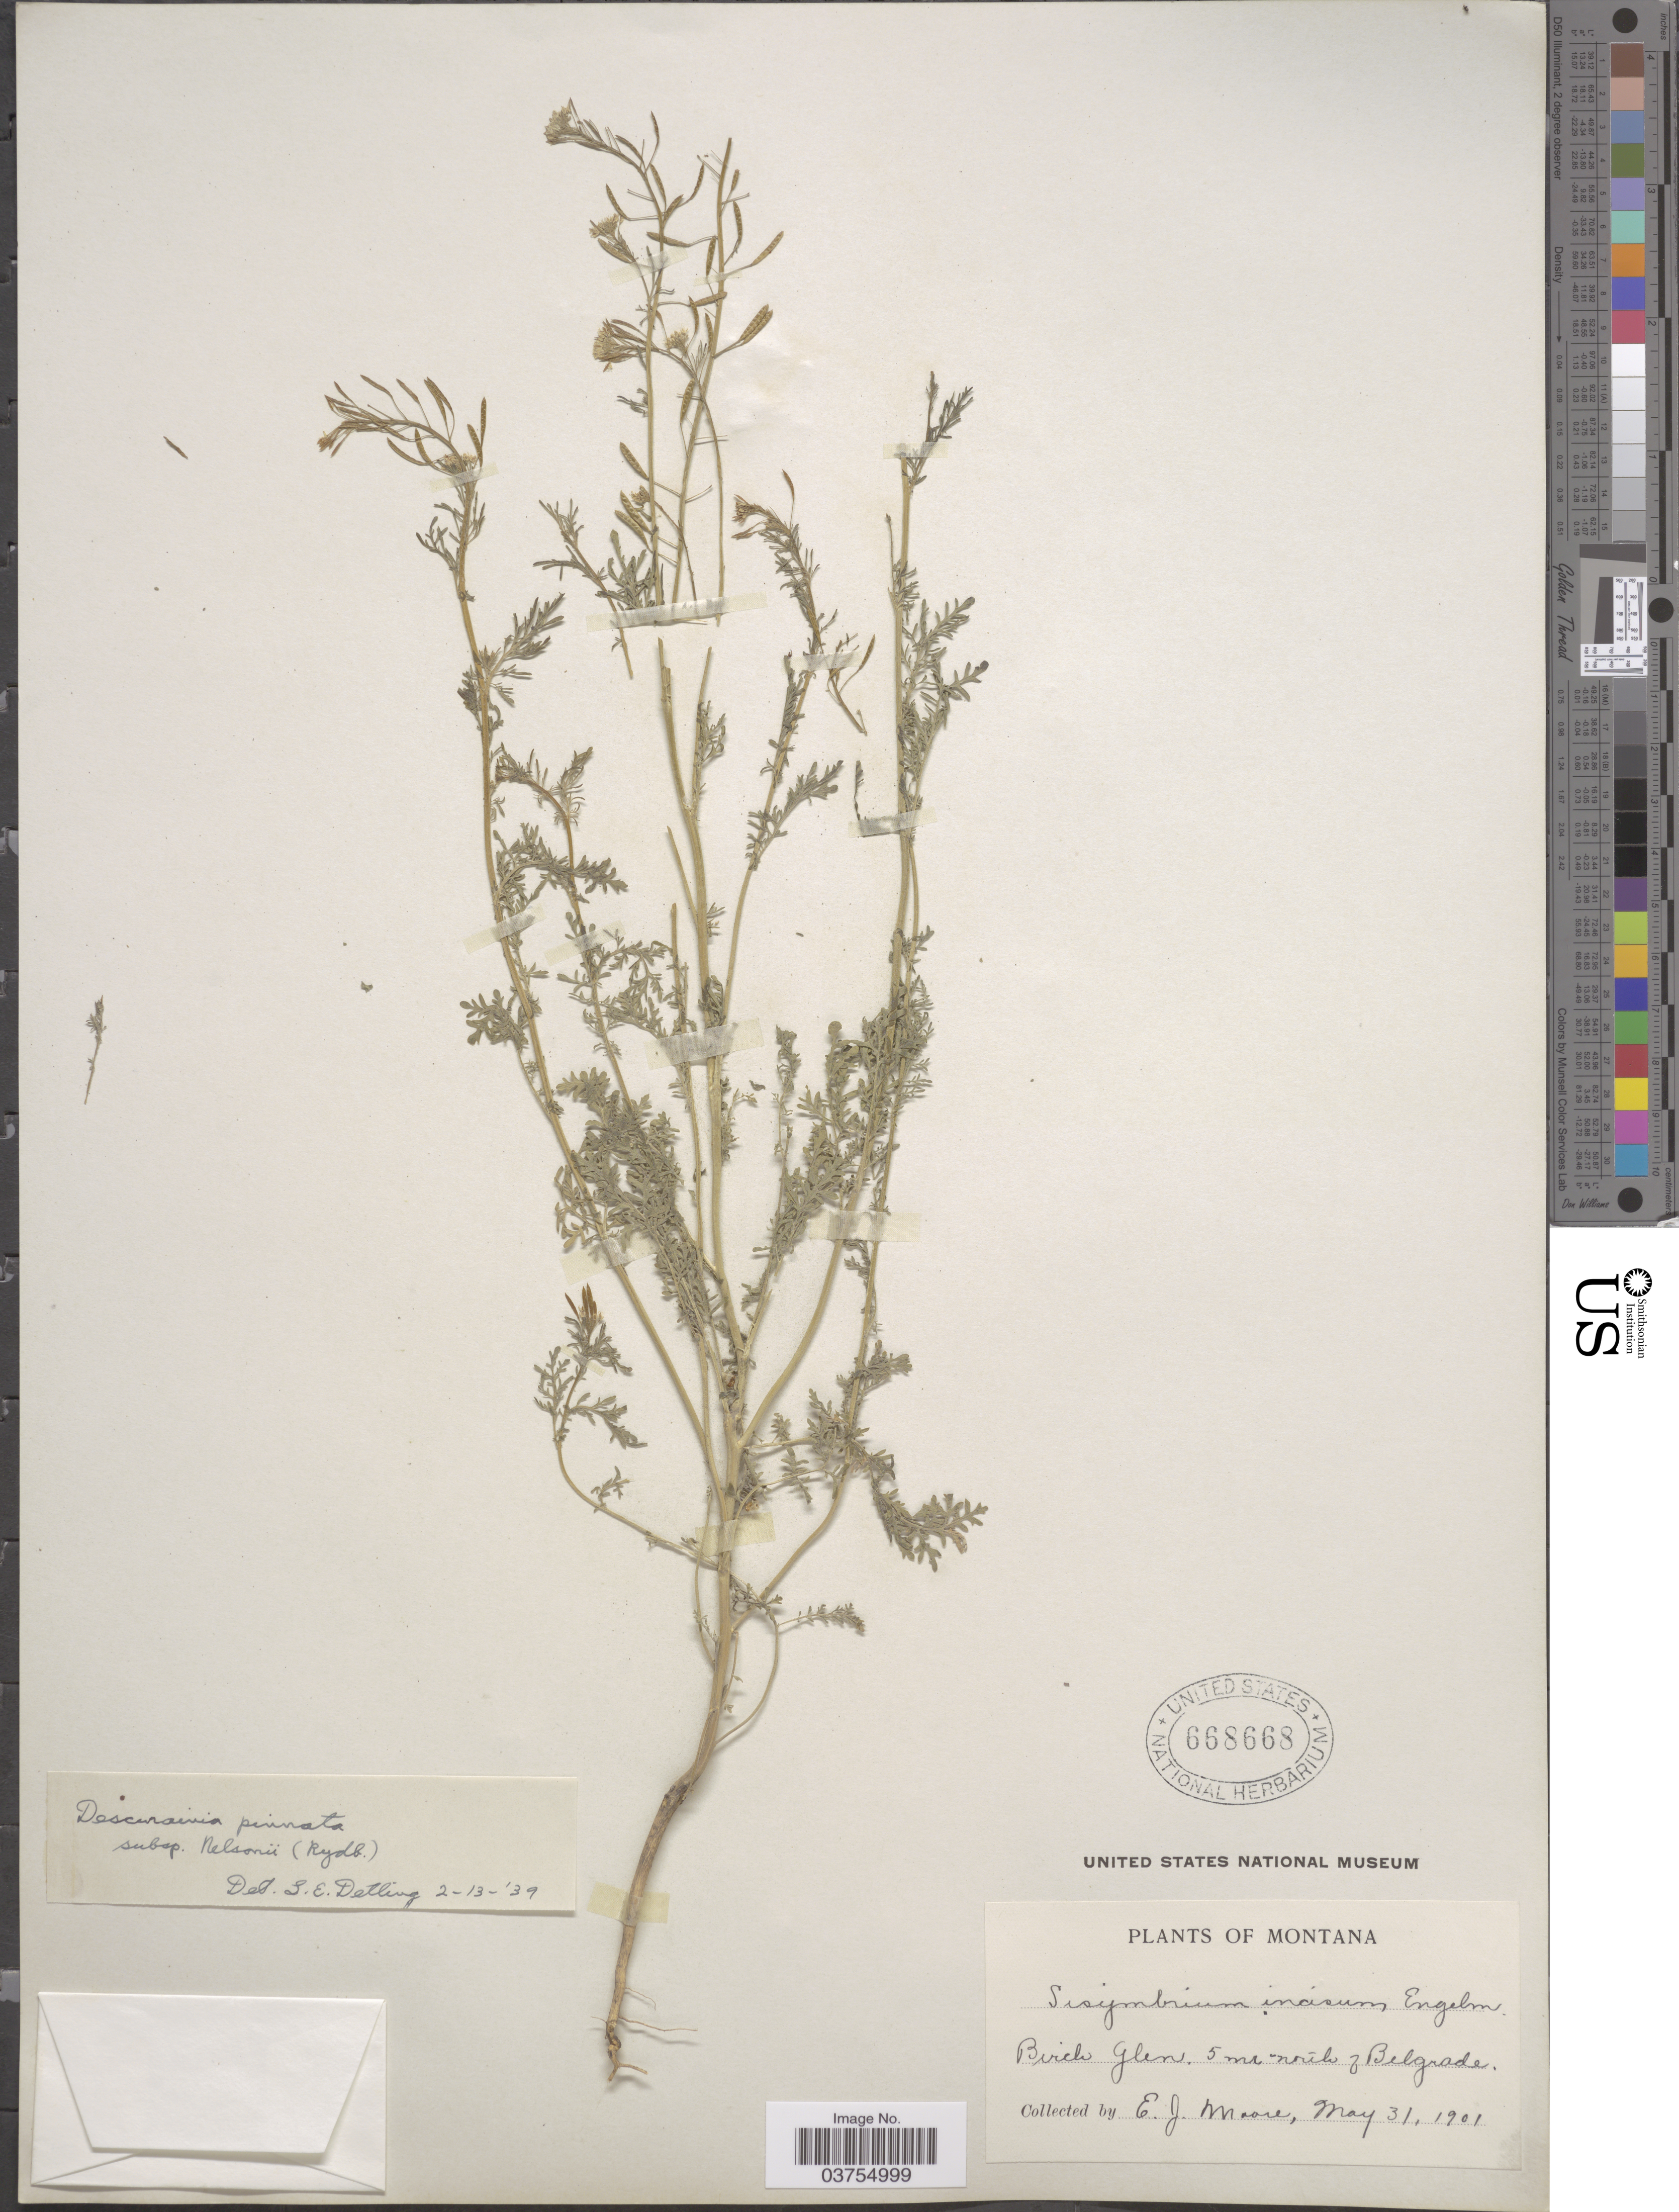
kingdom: Plantae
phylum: Tracheophyta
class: Magnoliopsida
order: Brassicales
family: Brassicaceae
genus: Descurainia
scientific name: Descurainia pinnata subsp. nelsonii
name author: (Rydb.) M. Peck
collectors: E. Moore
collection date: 1901-05-31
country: United States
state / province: Montana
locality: Birch Glen. 5 mi north of Belgrade.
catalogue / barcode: US 668668